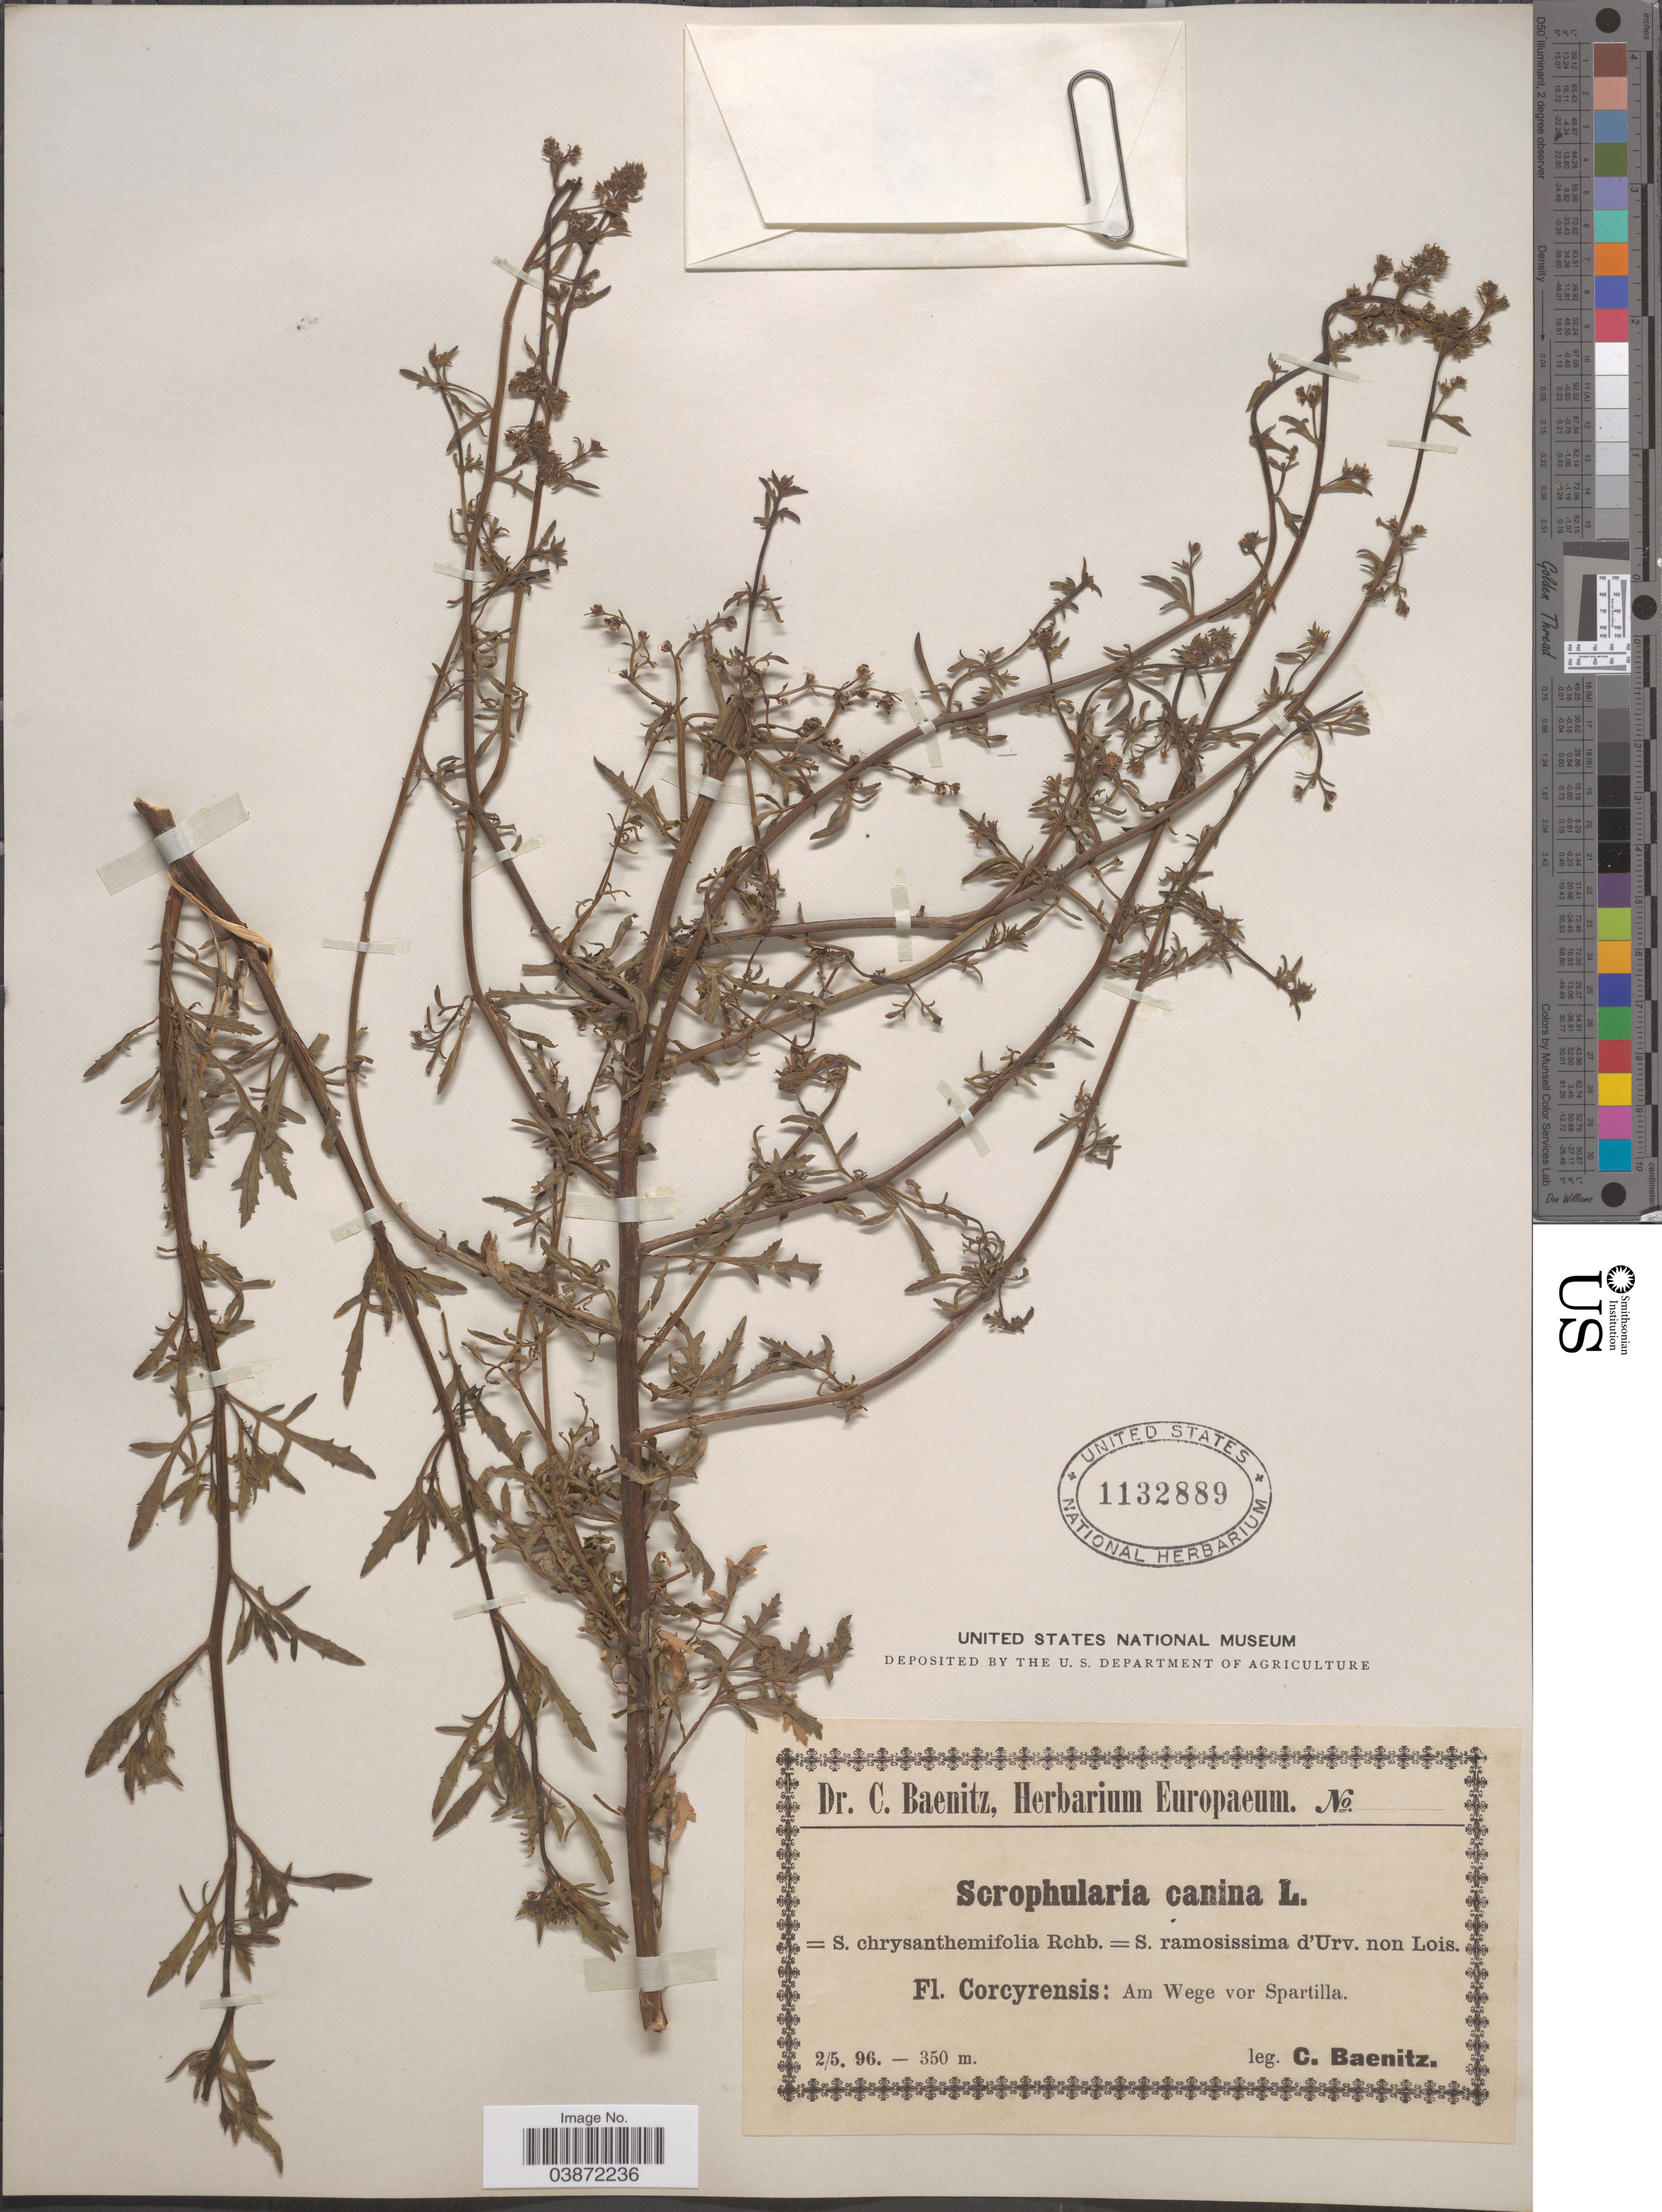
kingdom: Plantae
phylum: Tracheophyta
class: Magnoliopsida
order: Lamiales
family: Scrophulariaceae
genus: Scrophularia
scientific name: Scrophularia canina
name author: L.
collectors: C. G. Baenitz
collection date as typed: Transcribed d/m/y: 2/5/96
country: Greece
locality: Am Wege vor Spartilla.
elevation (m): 350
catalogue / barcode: US 1132889